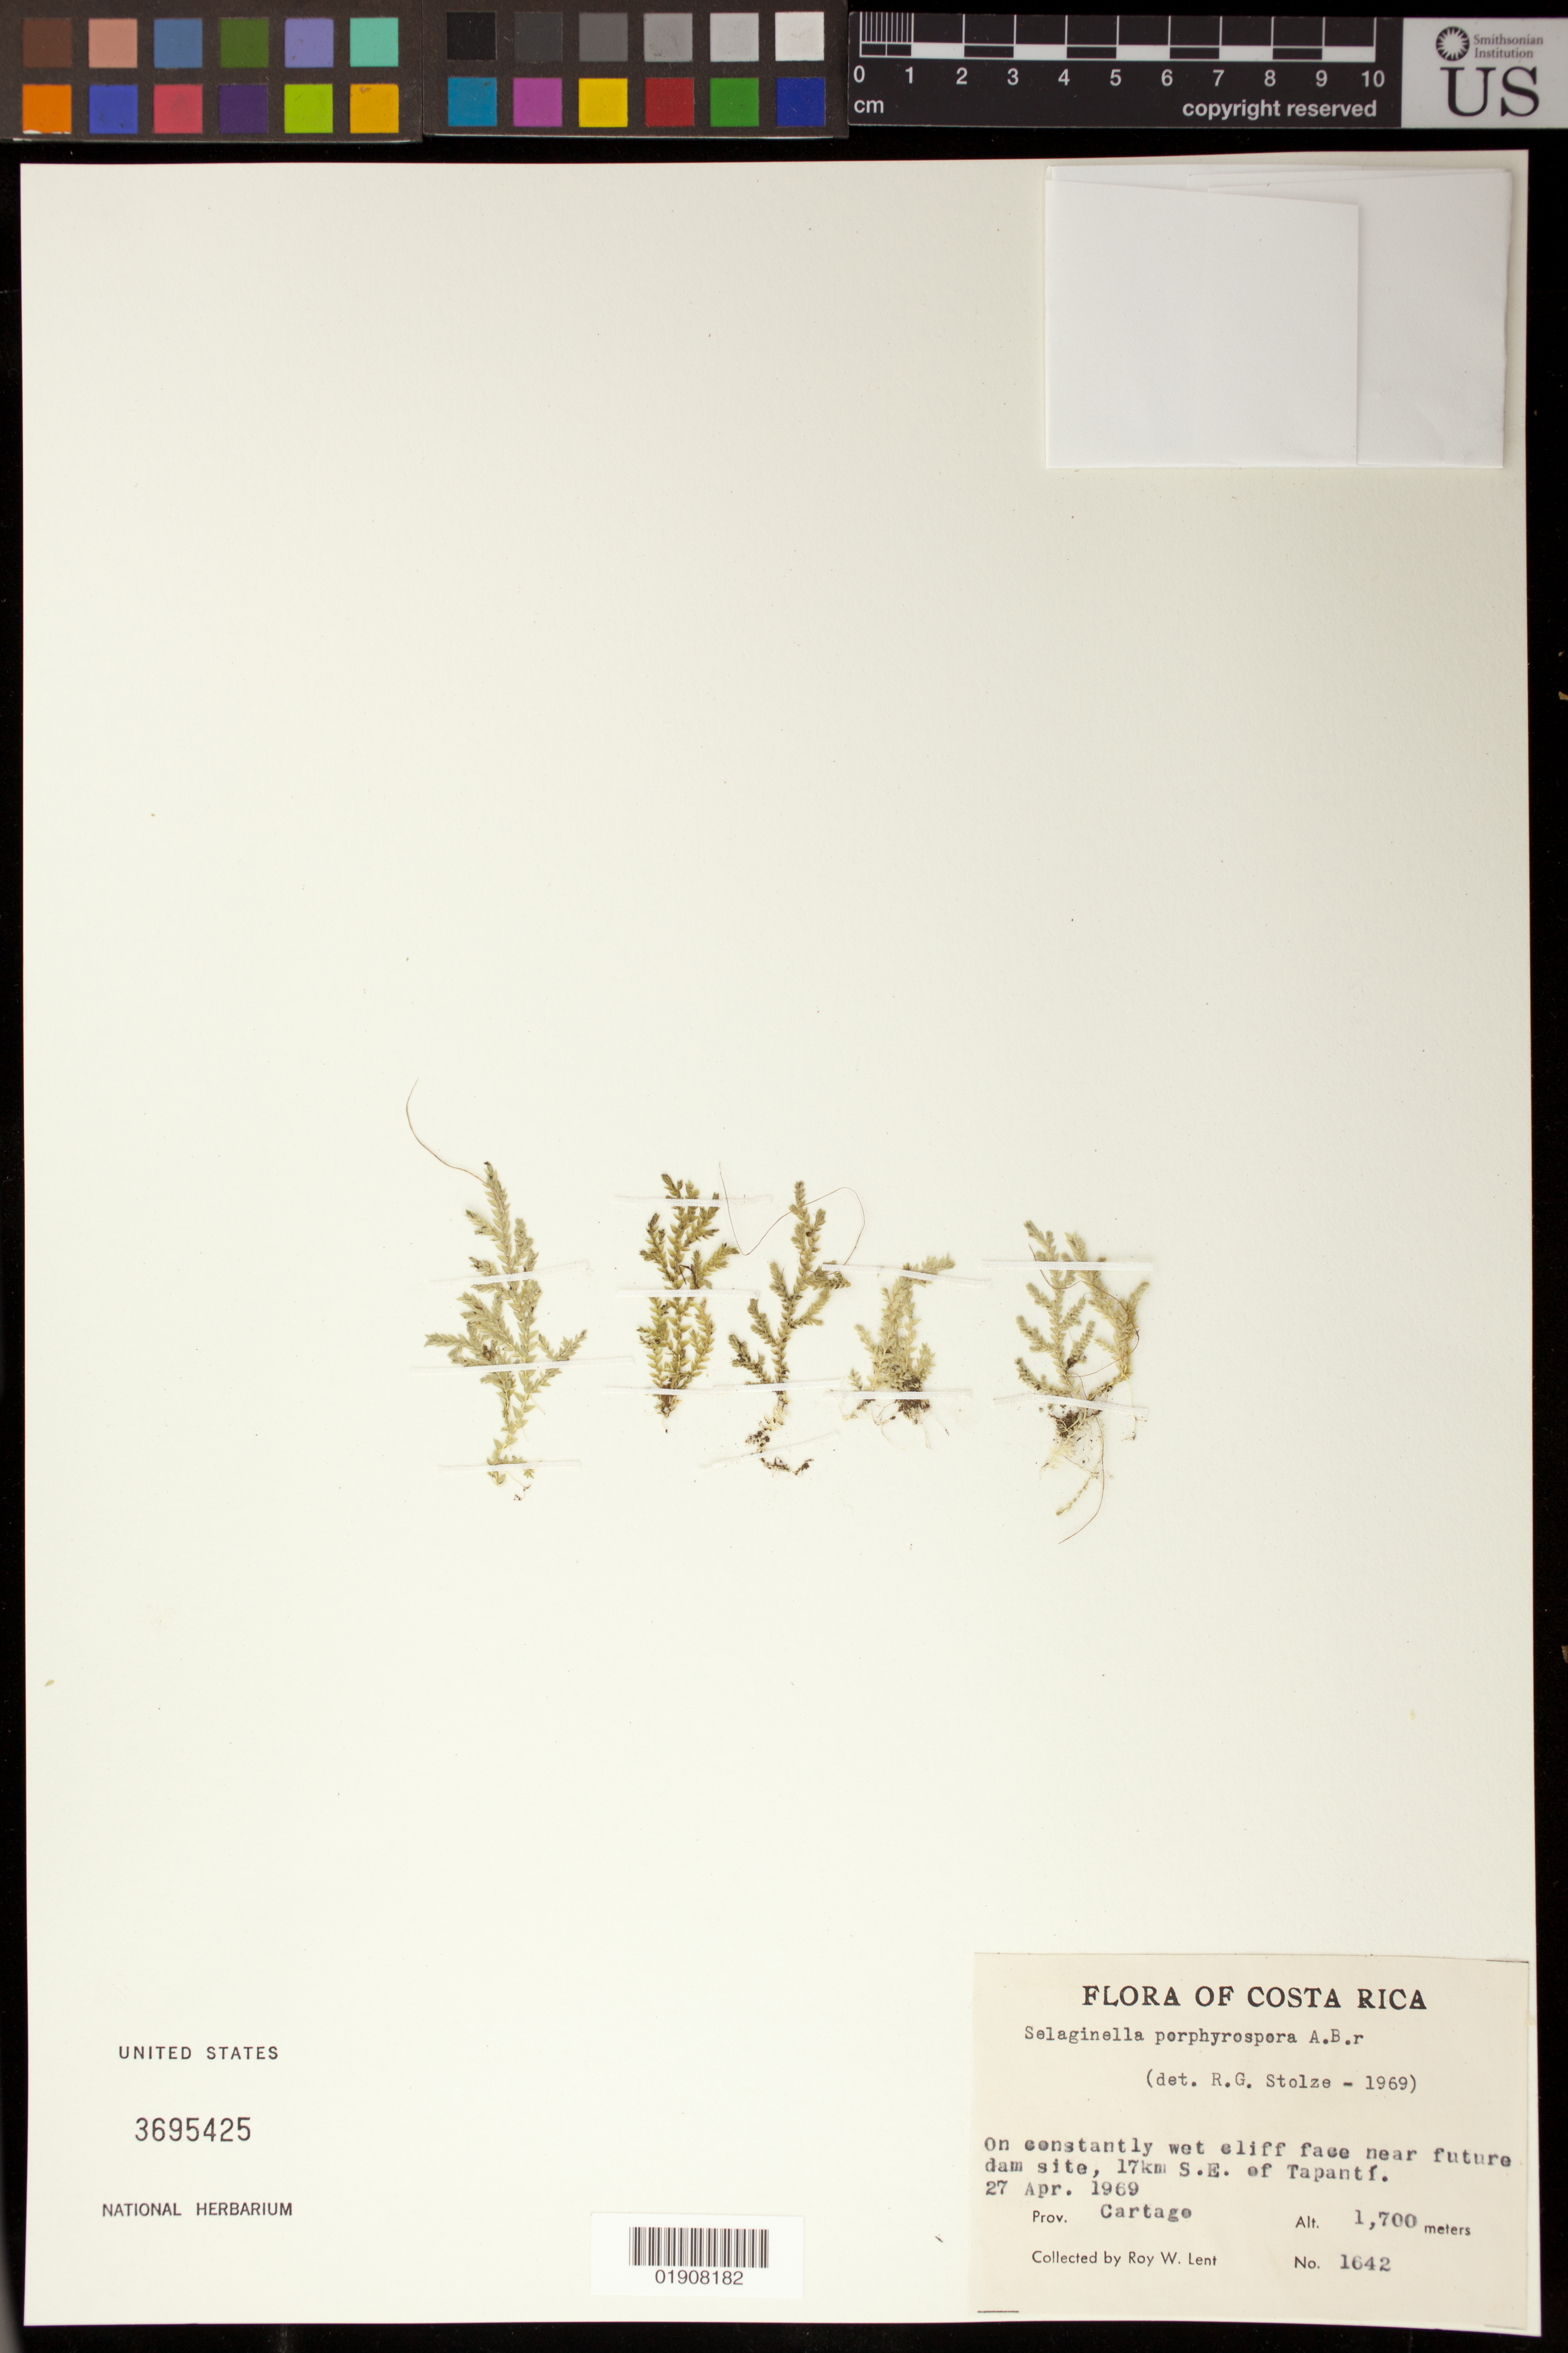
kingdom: Plantae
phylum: Tracheophyta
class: Lycopodiopsida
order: Selaginellales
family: Selaginellaceae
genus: Selaginella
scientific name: Selaginella porphyrospora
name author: A. Braun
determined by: Stolze, R. G.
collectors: R. W. Lent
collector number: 1642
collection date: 1969-04-27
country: Costa Rica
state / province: Cartago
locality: Near future dam site, 17 km S.E. of Tapantí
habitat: Wet cliff face.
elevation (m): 1700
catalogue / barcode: US 3695425